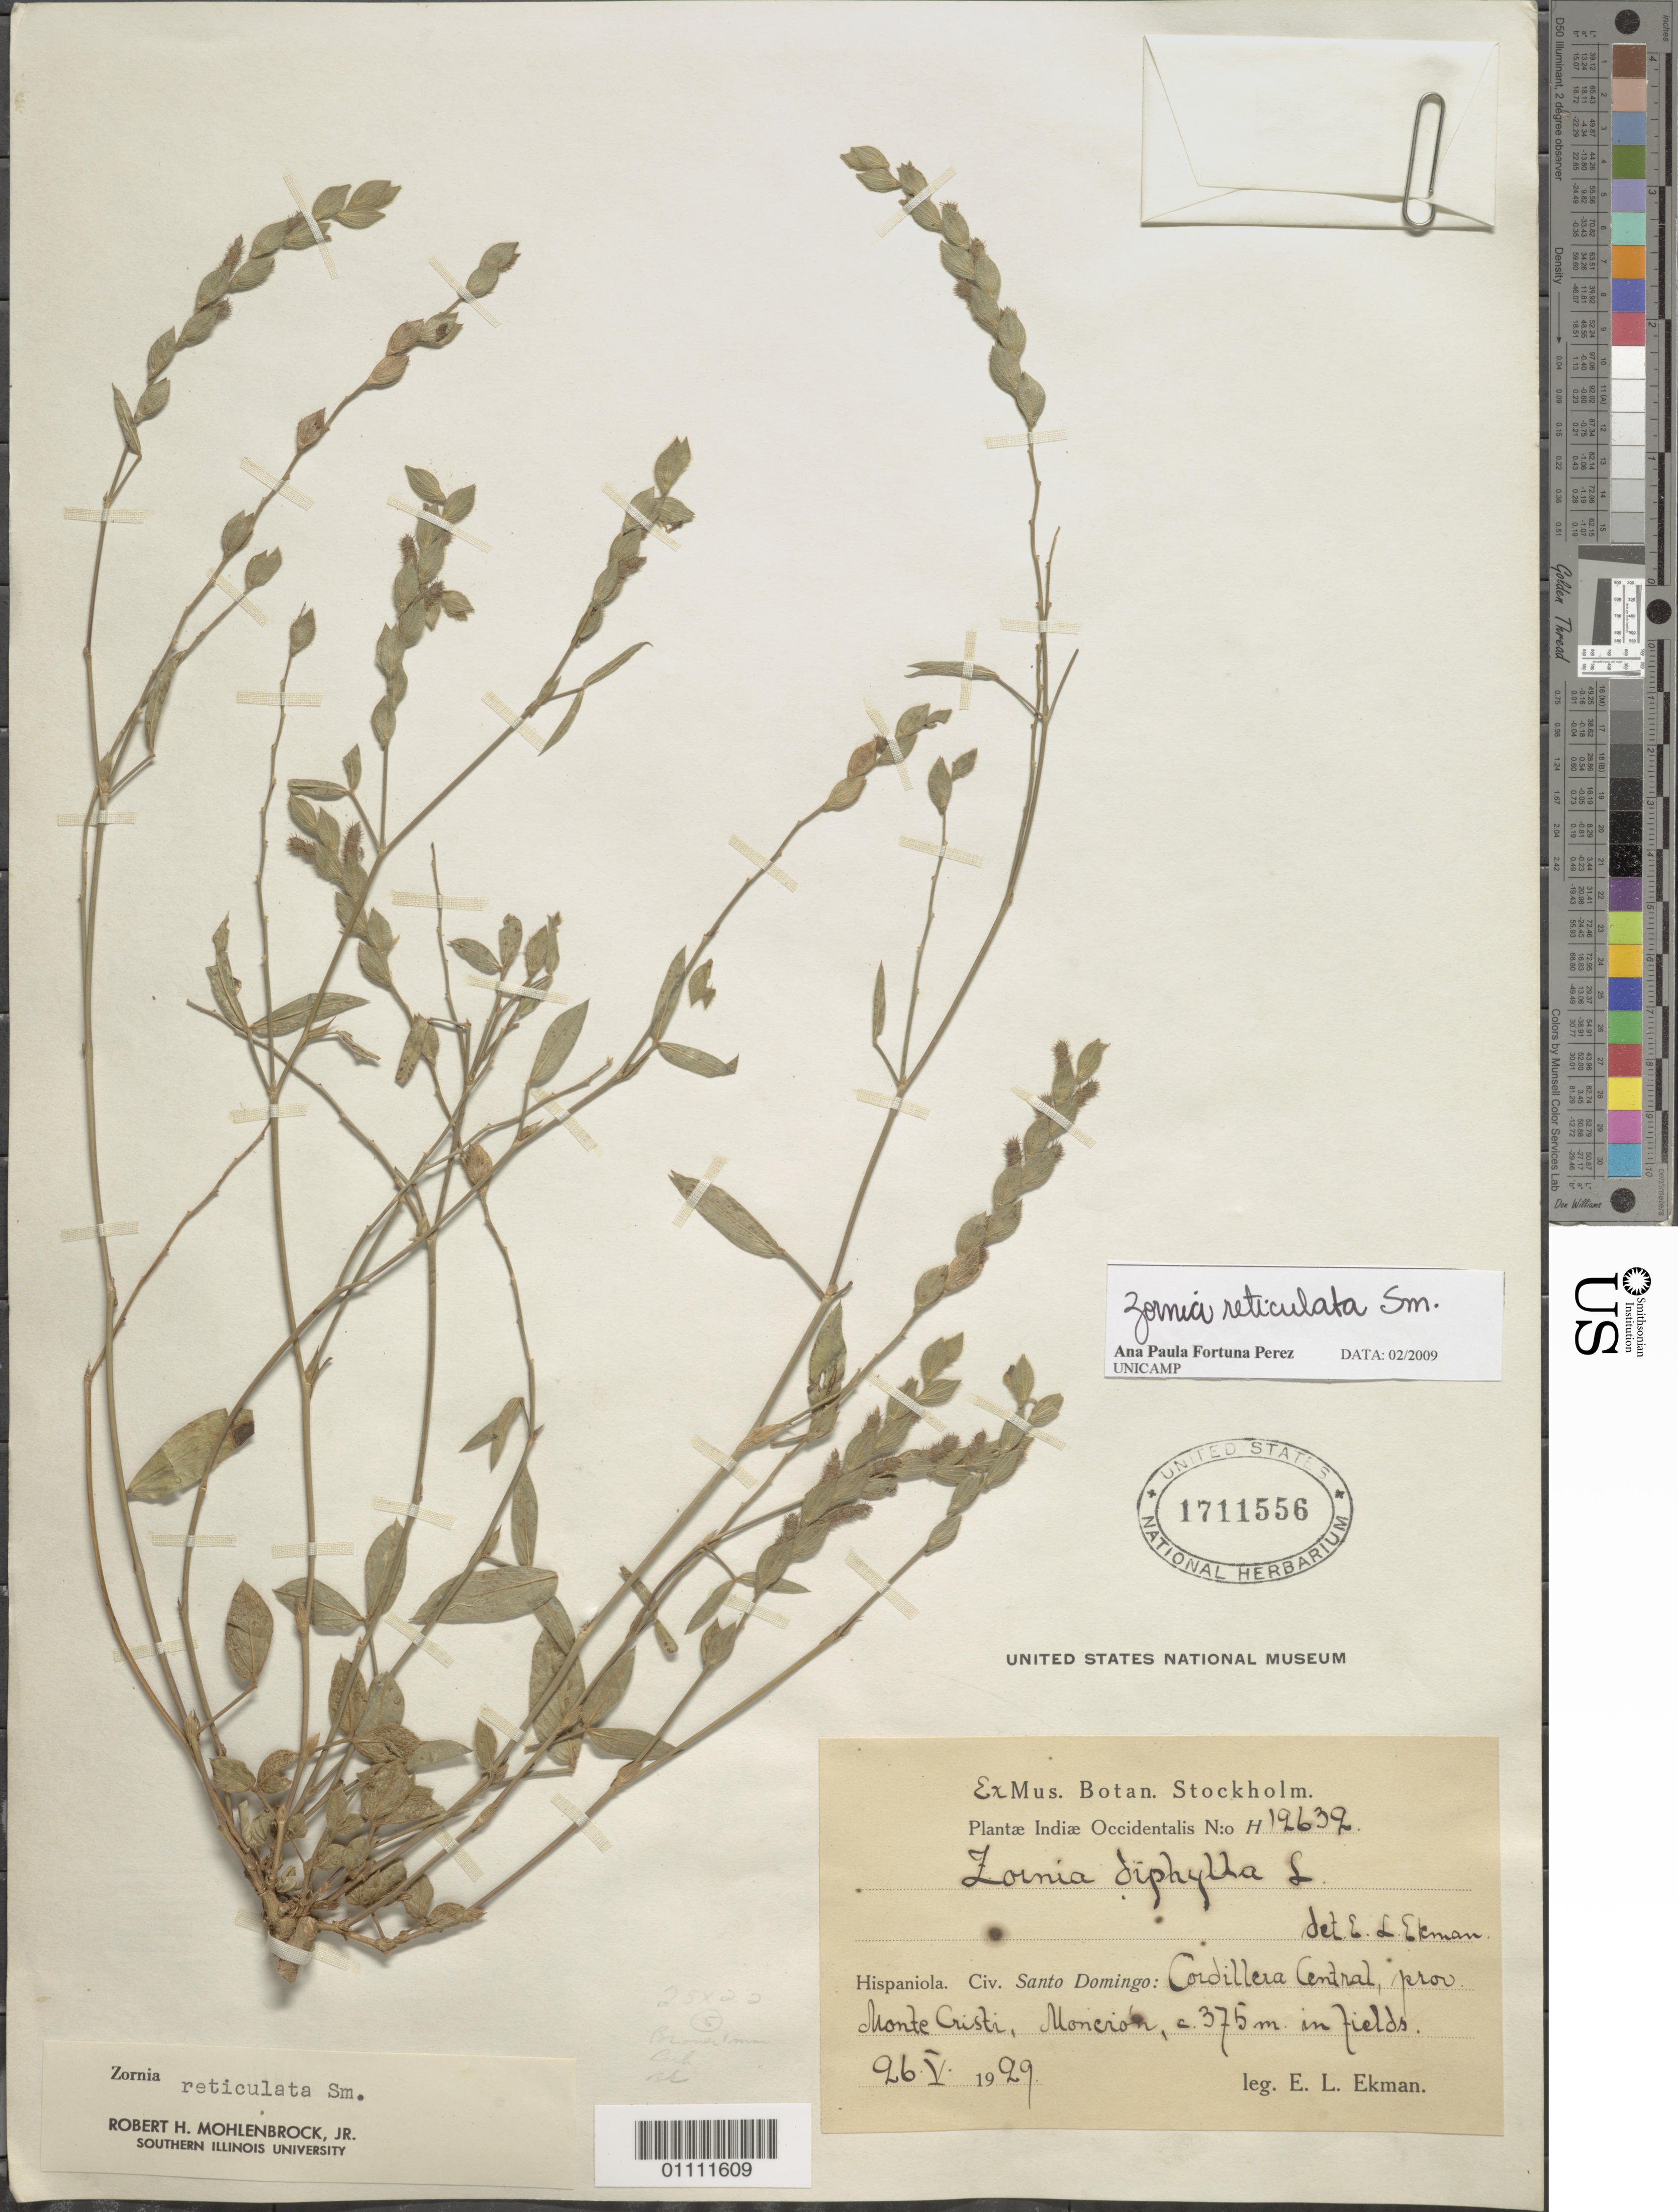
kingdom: Plantae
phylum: Tracheophyta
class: Magnoliopsida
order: Fabales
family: Fabaceae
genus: Zornia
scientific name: Zornia reticulata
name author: Sm.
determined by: Fortuna-Perez, Ana Paula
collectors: E. L. Ekman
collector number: H 19639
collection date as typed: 26 May 1929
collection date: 1929-05-26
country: Dominican Republic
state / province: Monte Cristi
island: Hispaniola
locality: Cordillera Central, Monción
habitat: In fields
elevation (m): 375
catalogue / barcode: US 1711556